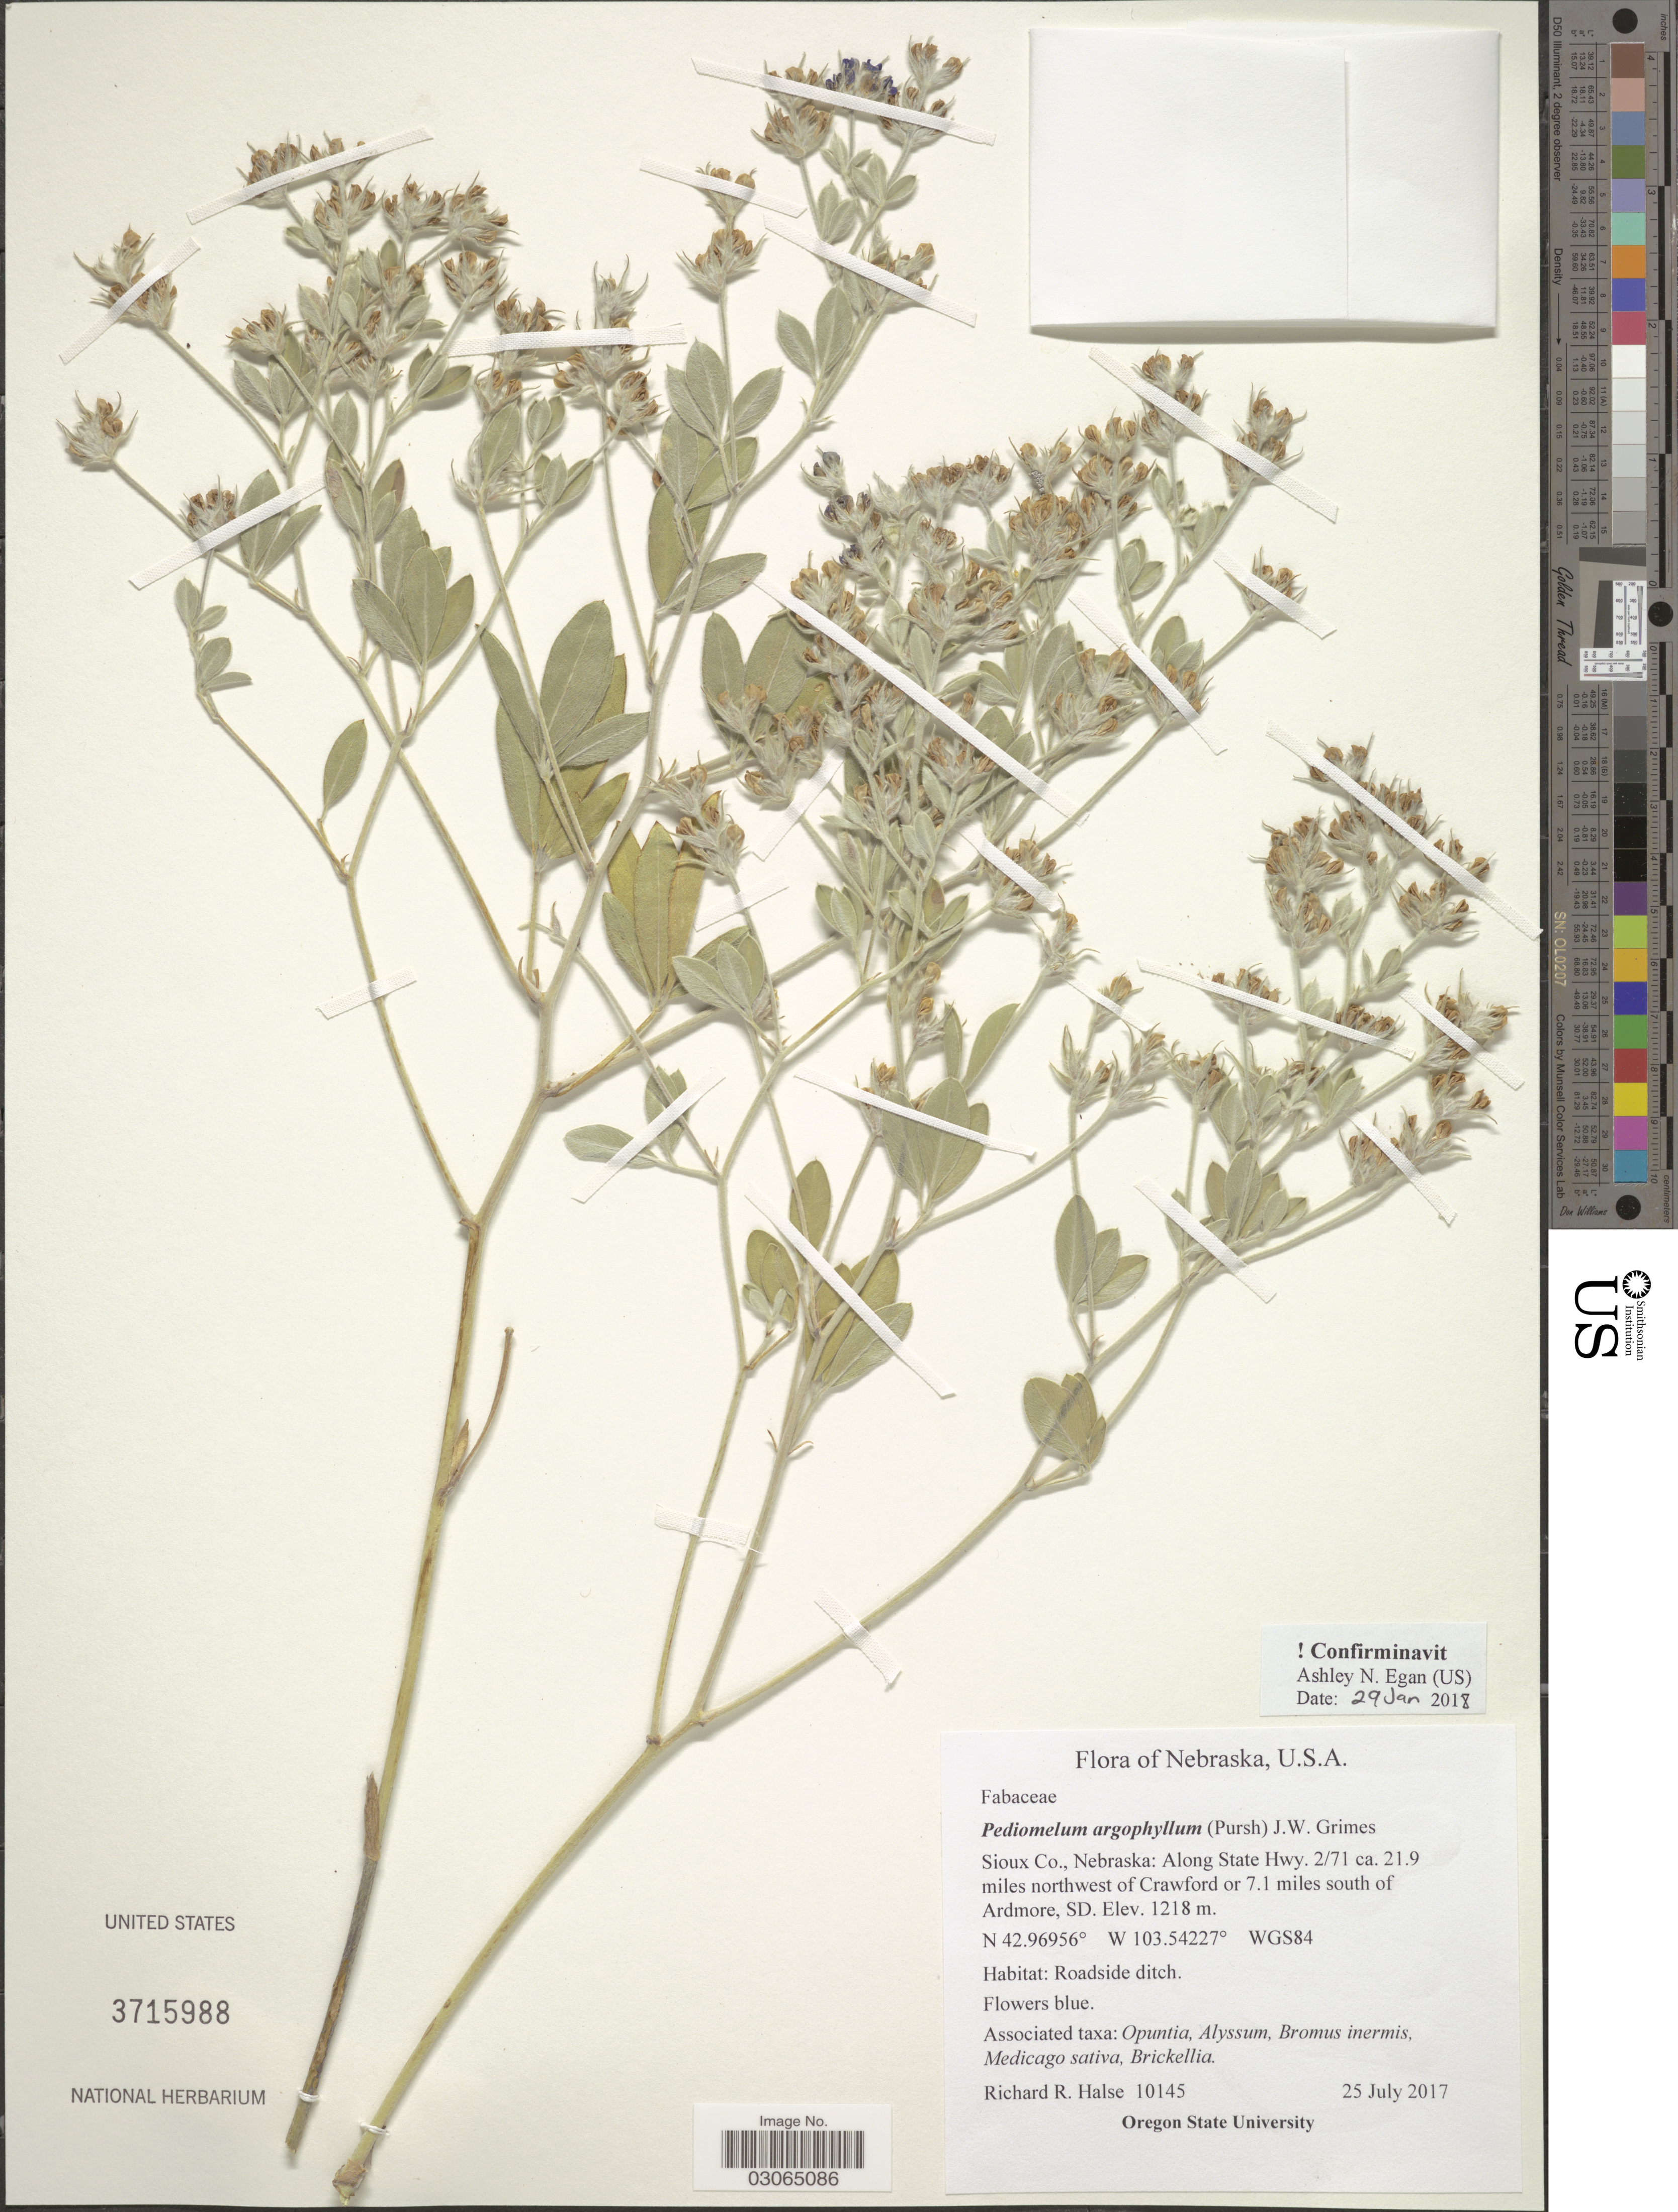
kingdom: Plantae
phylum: Tracheophyta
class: Magnoliopsida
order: Fabales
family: Fabaceae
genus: Pediomelum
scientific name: Pediomelum argophyllum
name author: (Pursh) J.W. Grimes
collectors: R. Halse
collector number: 10145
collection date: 2017-07-25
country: United States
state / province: Nebraska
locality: Sioux Co. Along State Hwy. 2/71 ca. 21.9 miles northwest of Crawford or 7.1 miles south of Ardmore, SD. WGS84.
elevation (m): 1218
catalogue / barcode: US 3715988